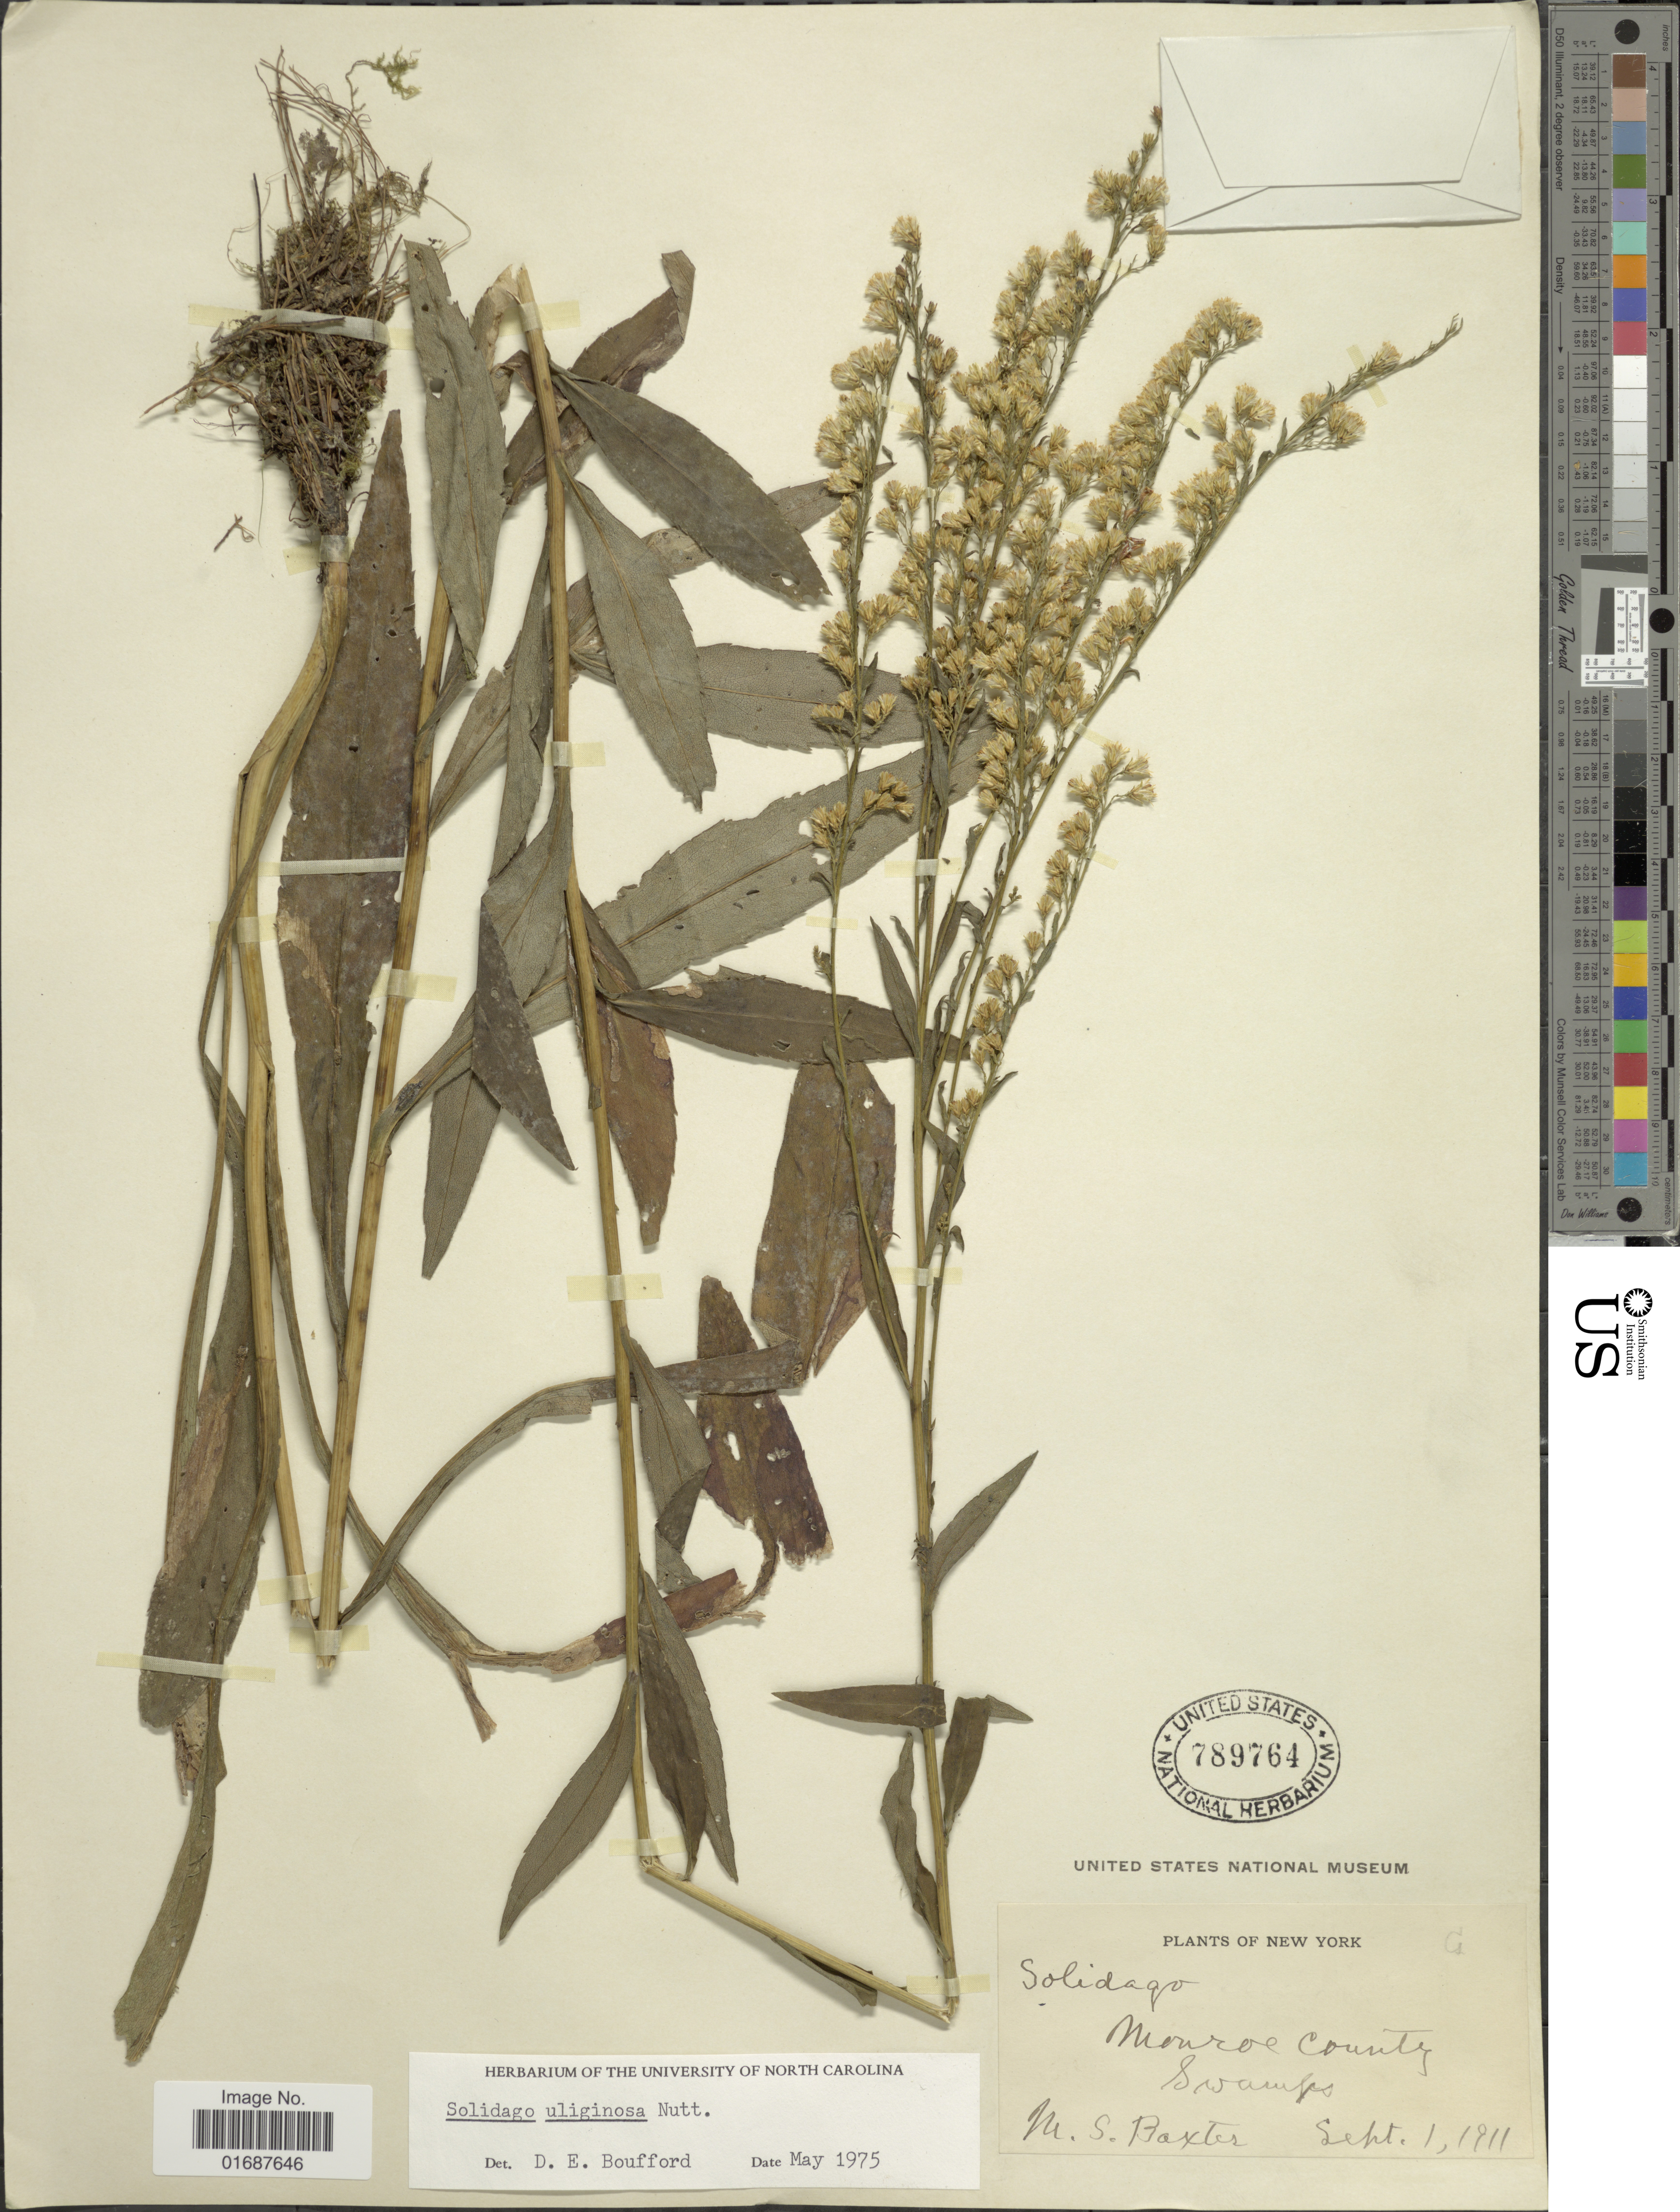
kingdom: Plantae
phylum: Tracheophyta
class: Magnoliopsida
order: Asterales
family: Asteraceae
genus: Solidago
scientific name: Solidago uliginosa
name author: Nutt.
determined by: Boufford, D. E.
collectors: M. Baxter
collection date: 1911-09-01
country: United States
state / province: New York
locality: Monroe County. Swamps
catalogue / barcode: US 789764